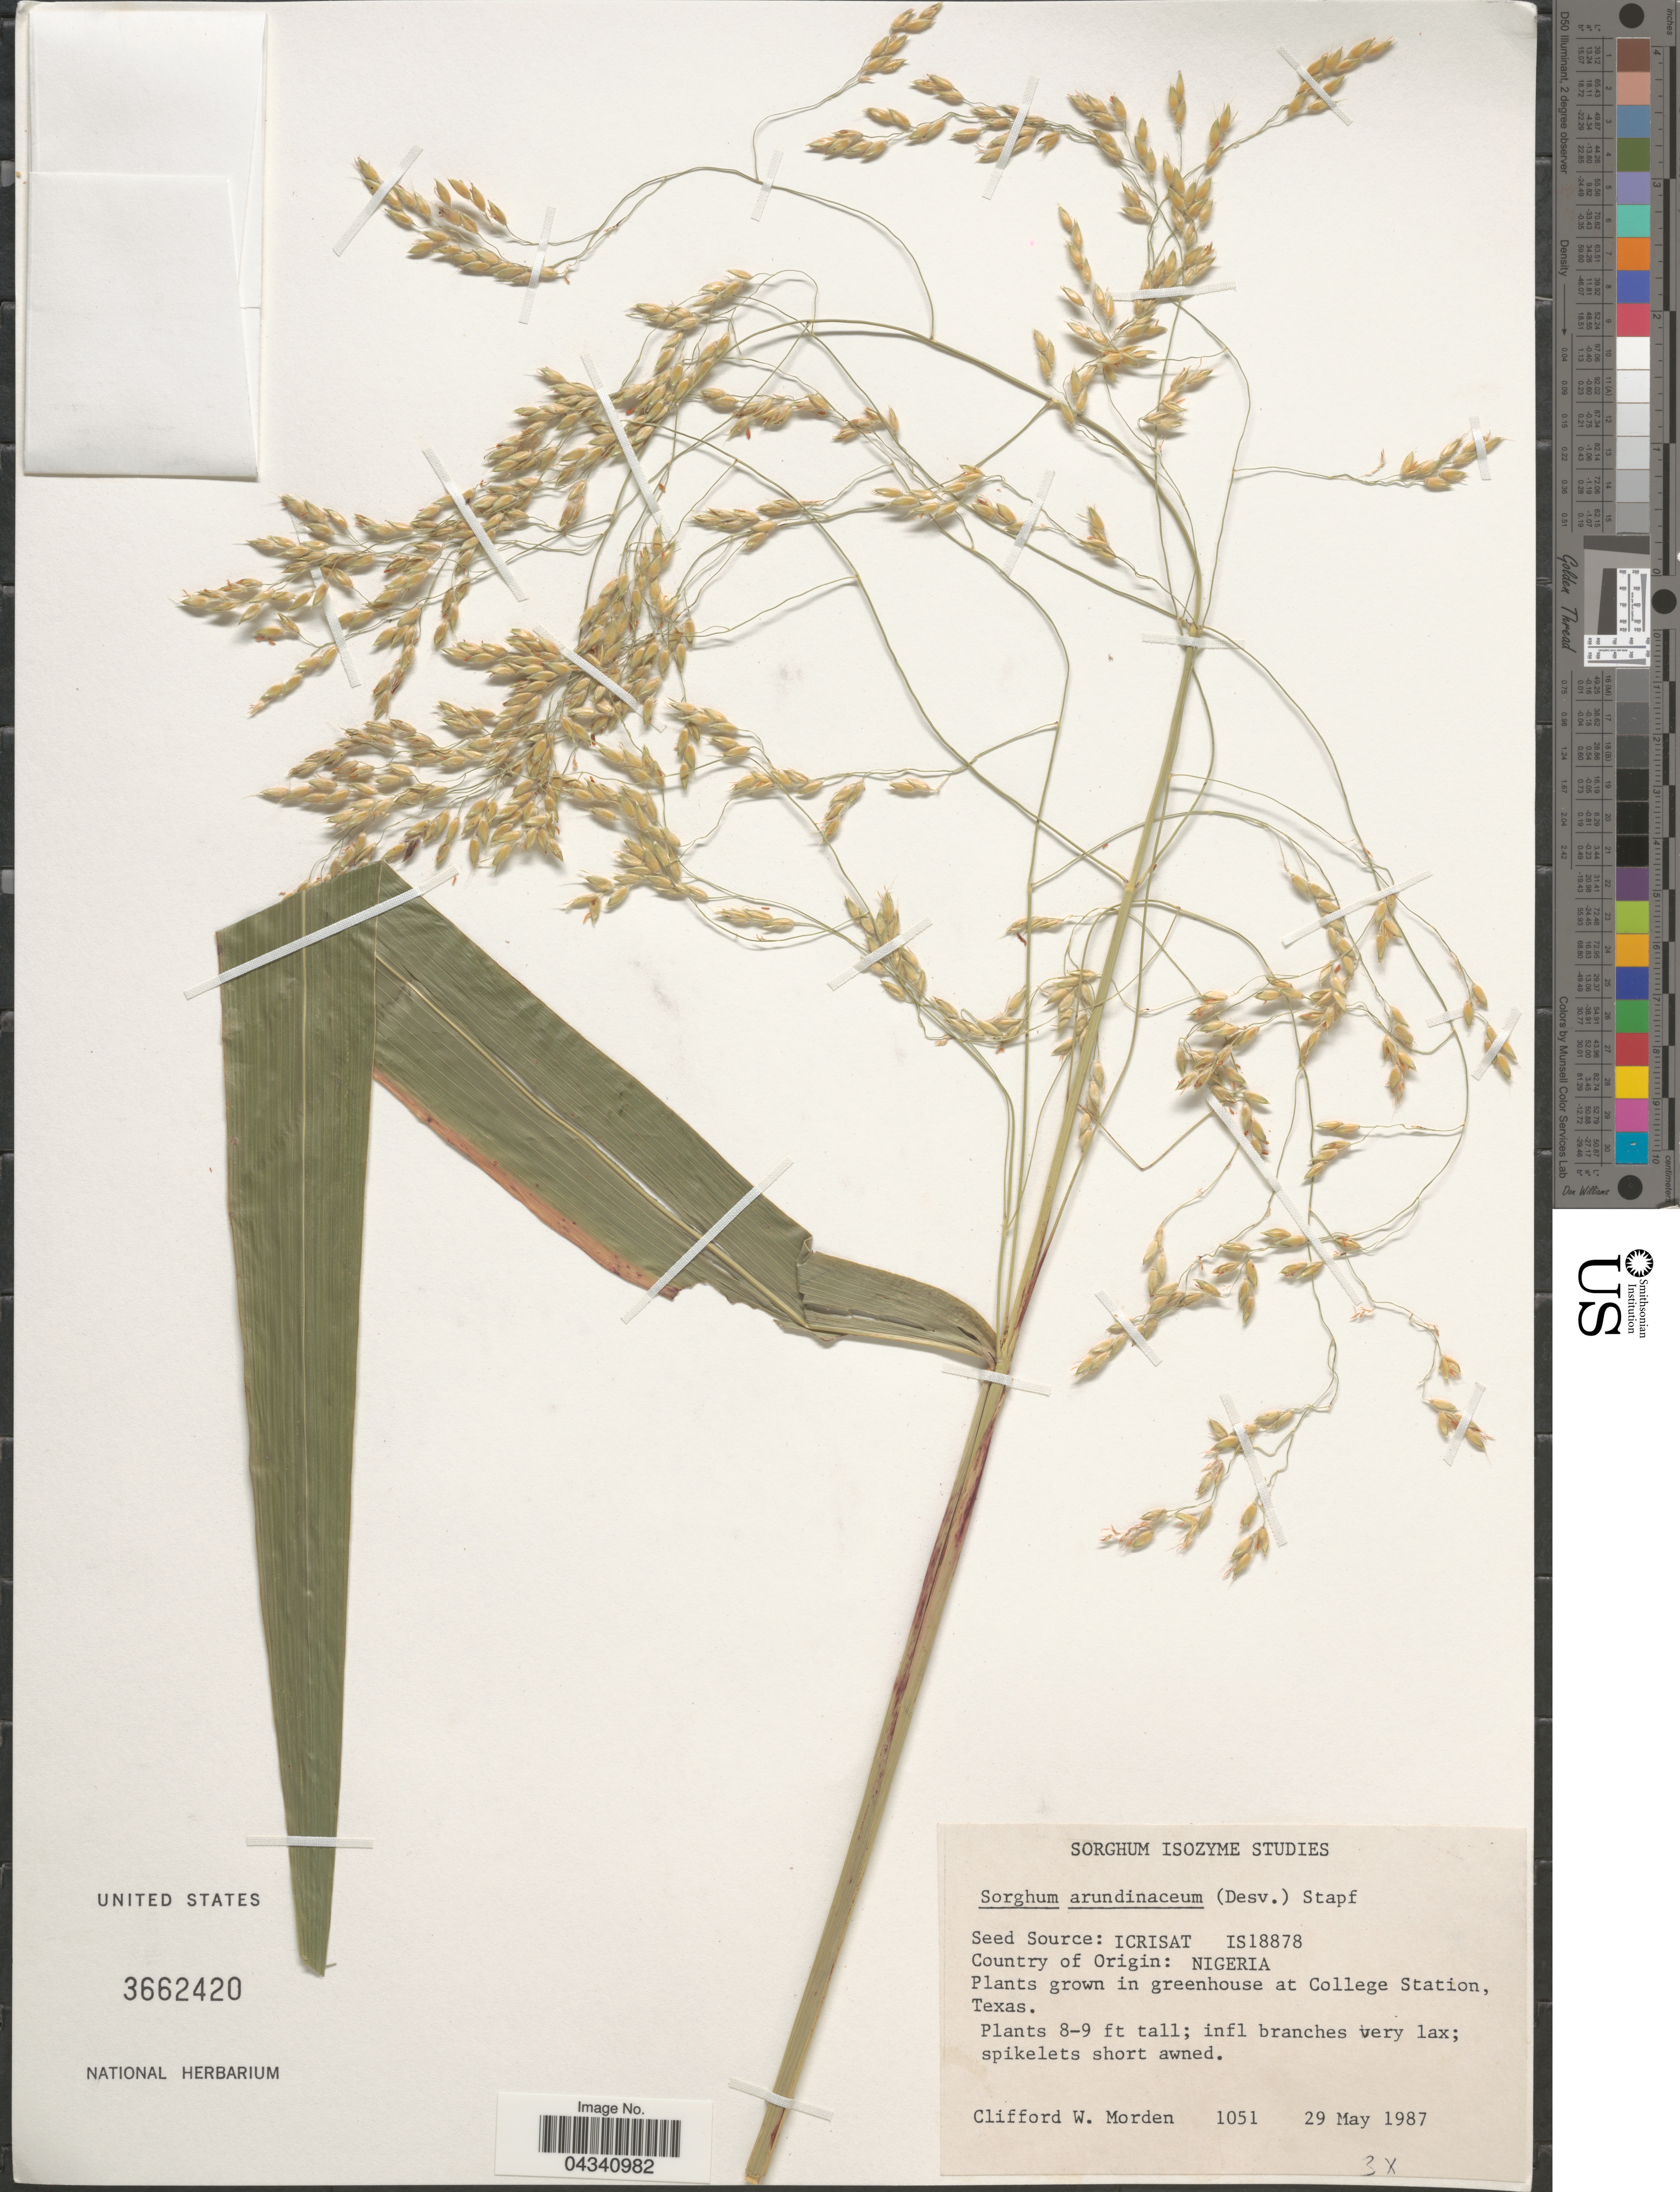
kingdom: Plantae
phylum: Tracheophyta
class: Liliopsida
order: Poales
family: Poaceae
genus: Sorghum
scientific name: Sorghum arundinaceum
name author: (Desv.) Stapf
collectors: C. W. Morden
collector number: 1051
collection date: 1987-05-29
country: United States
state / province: Texas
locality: In greenhouse at College Station.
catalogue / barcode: US 3662420